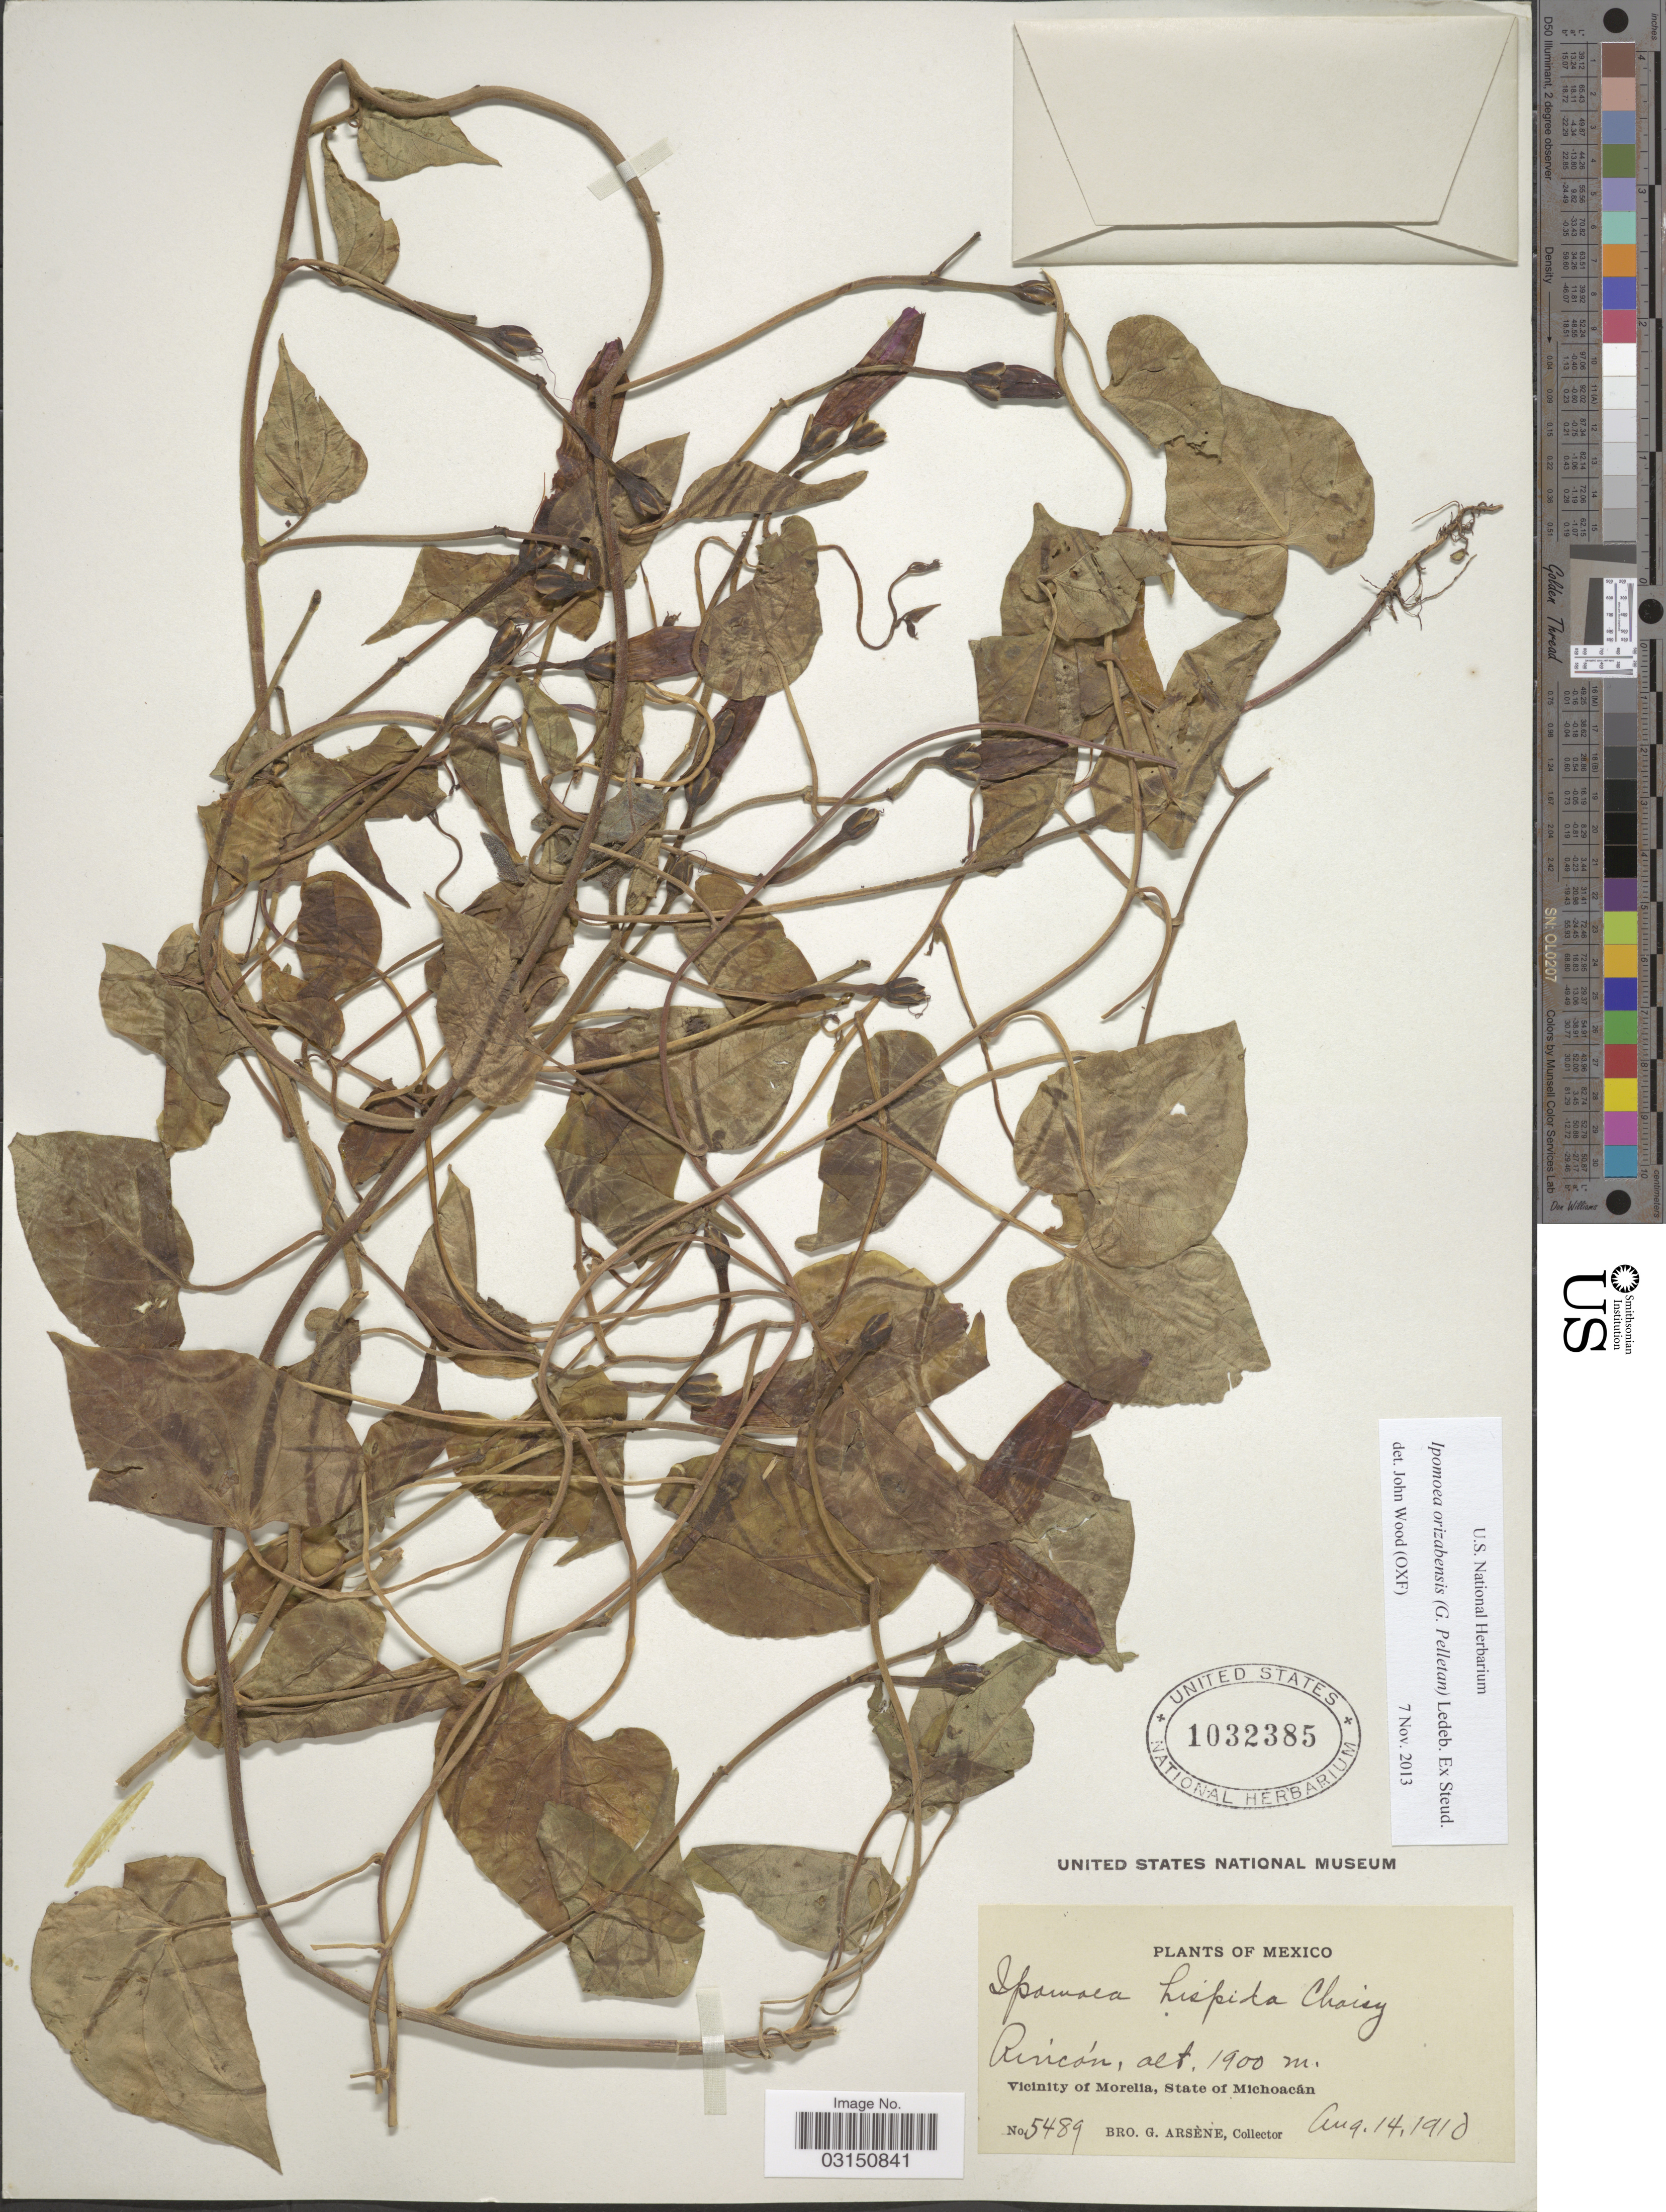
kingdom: Plantae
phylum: Tracheophyta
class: Magnoliopsida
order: Solanales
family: Convolvulaceae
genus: Ipomoea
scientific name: Ipomoea orizabensis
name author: (G. Pelletan) Ledeb. ex Steud.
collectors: Bro. G. Arsène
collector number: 5489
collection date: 1910-08-14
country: Mexico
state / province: Michoacán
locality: Rincón. Vicinity of Morelia.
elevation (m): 1900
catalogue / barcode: US 1032385